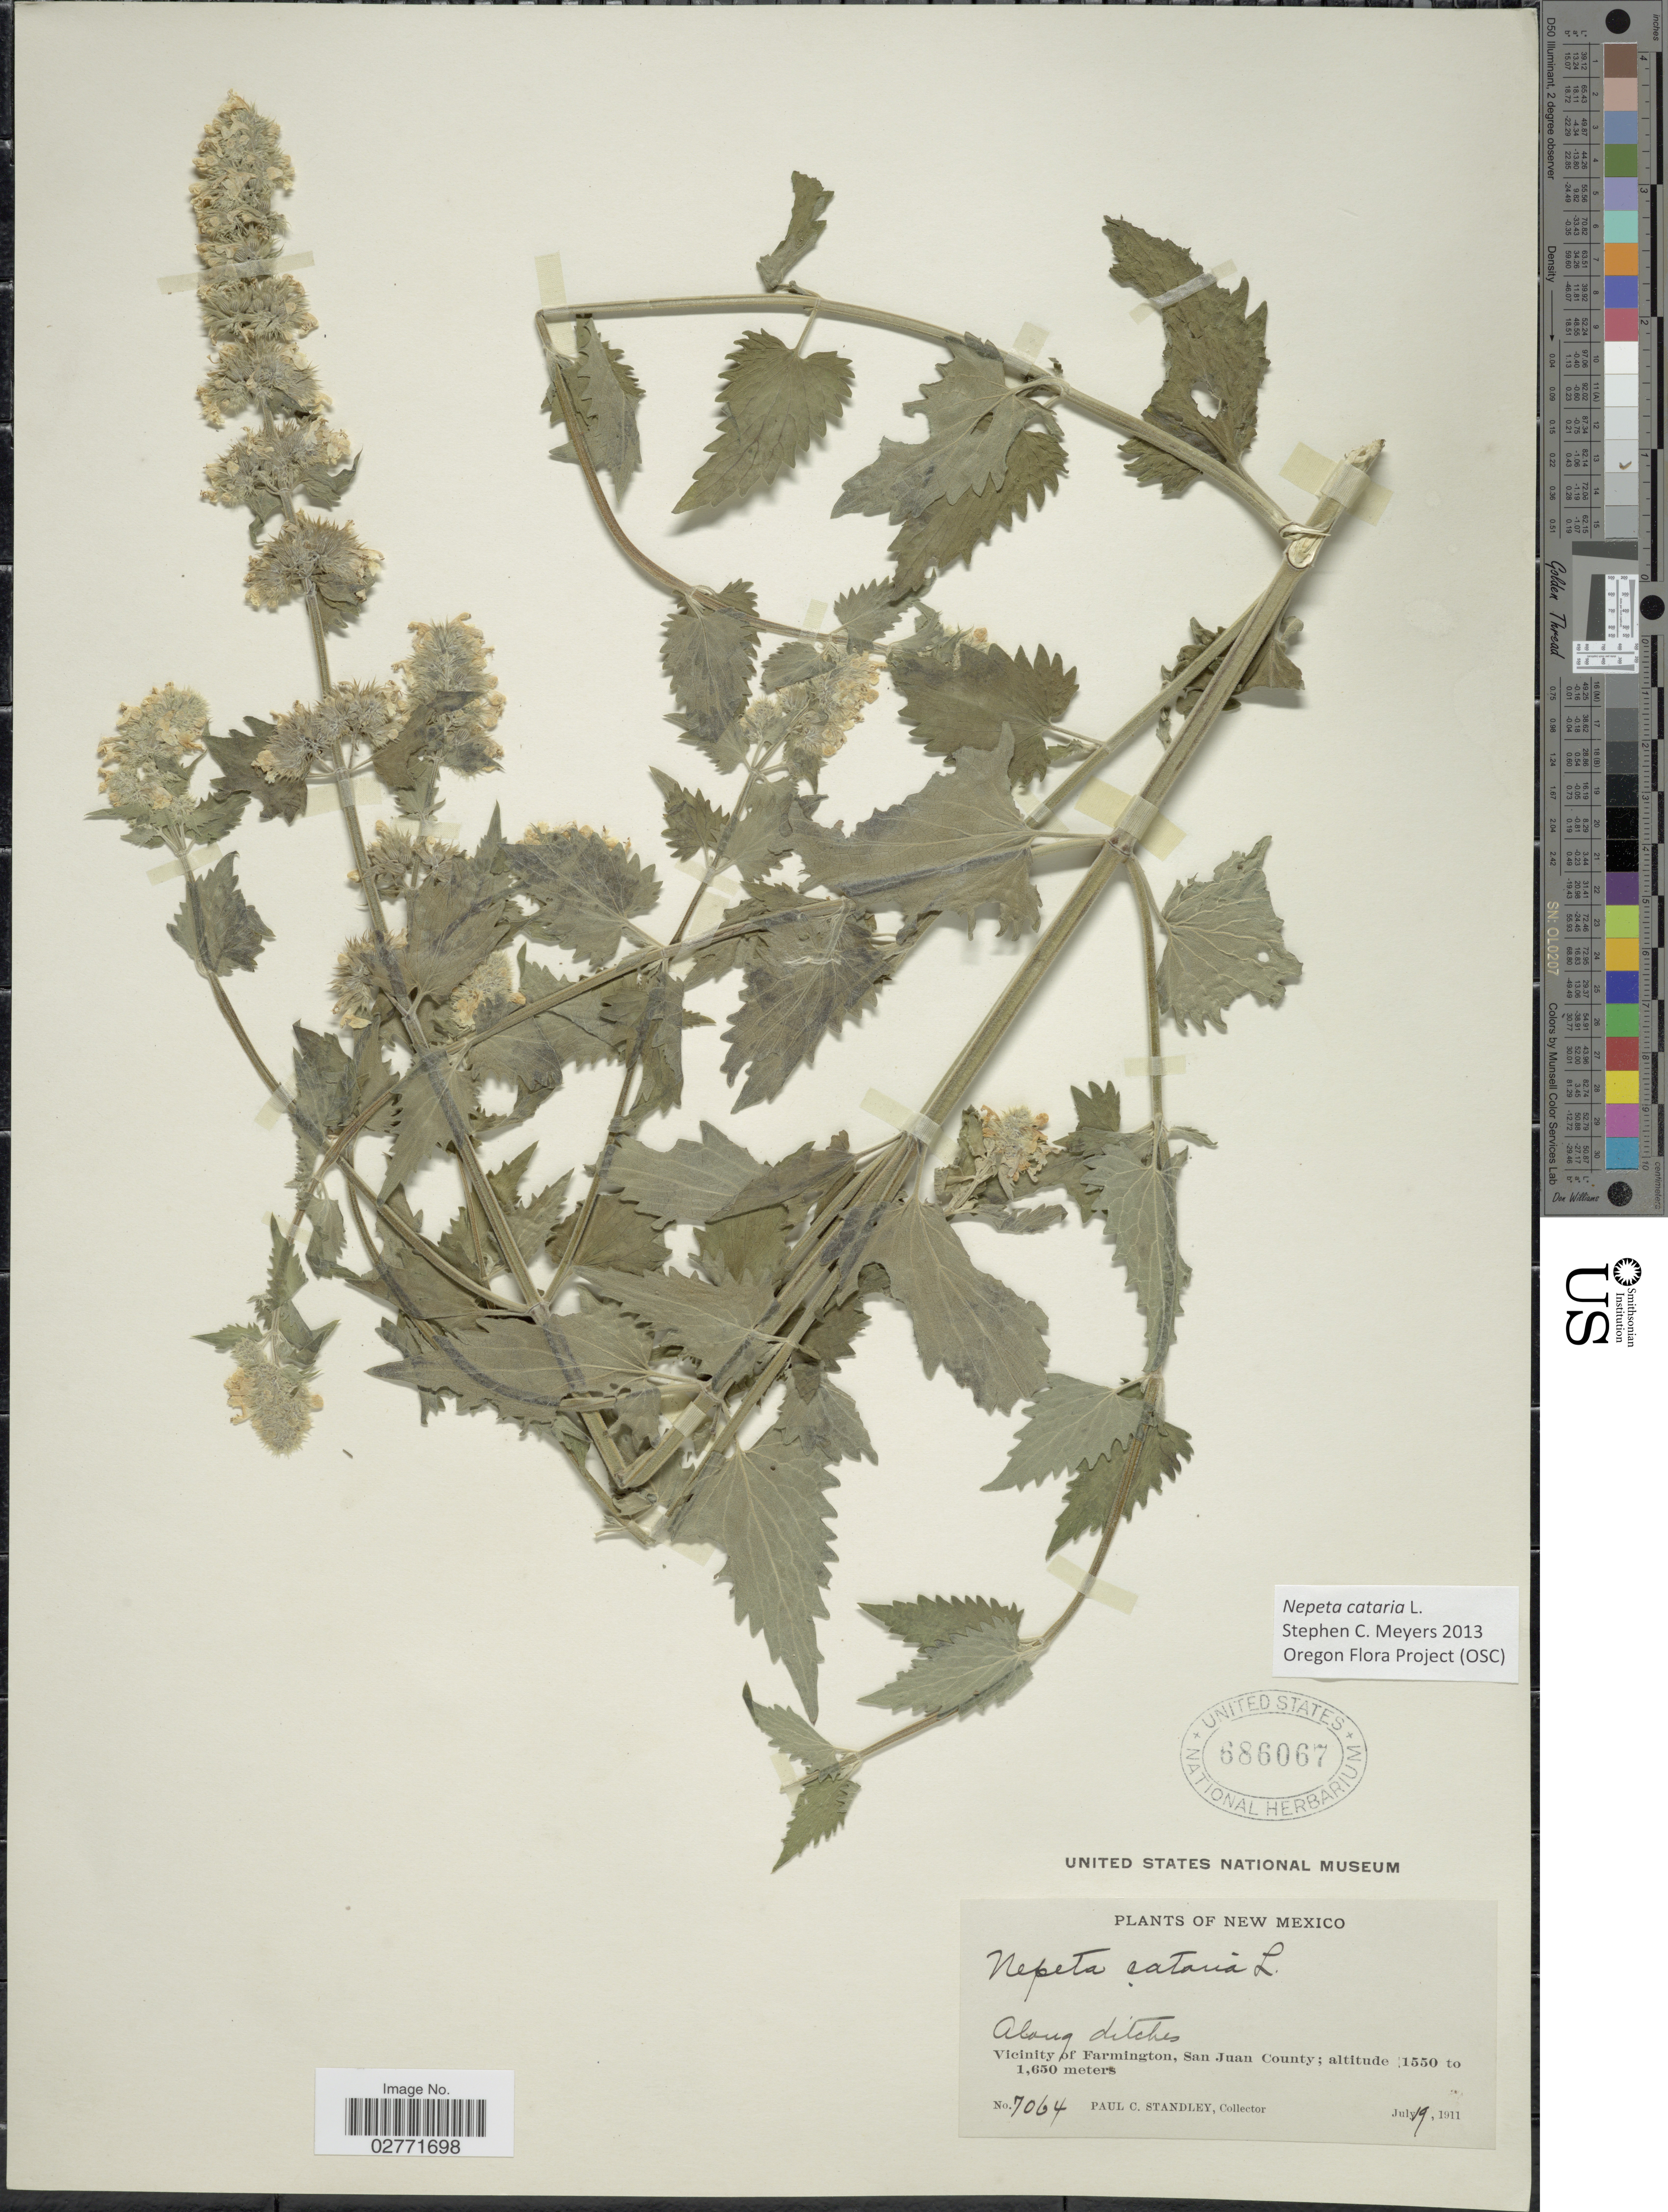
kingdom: Plantae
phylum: Tracheophyta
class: Magnoliopsida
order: Lamiales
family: Lamiaceae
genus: Nepeta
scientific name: Nepeta cataria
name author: L.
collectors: P. C. Standley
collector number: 7064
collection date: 1911-07-19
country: United States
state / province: New Mexico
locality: Vicinity of Farmington, San Juan County.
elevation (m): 1550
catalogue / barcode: US 686067